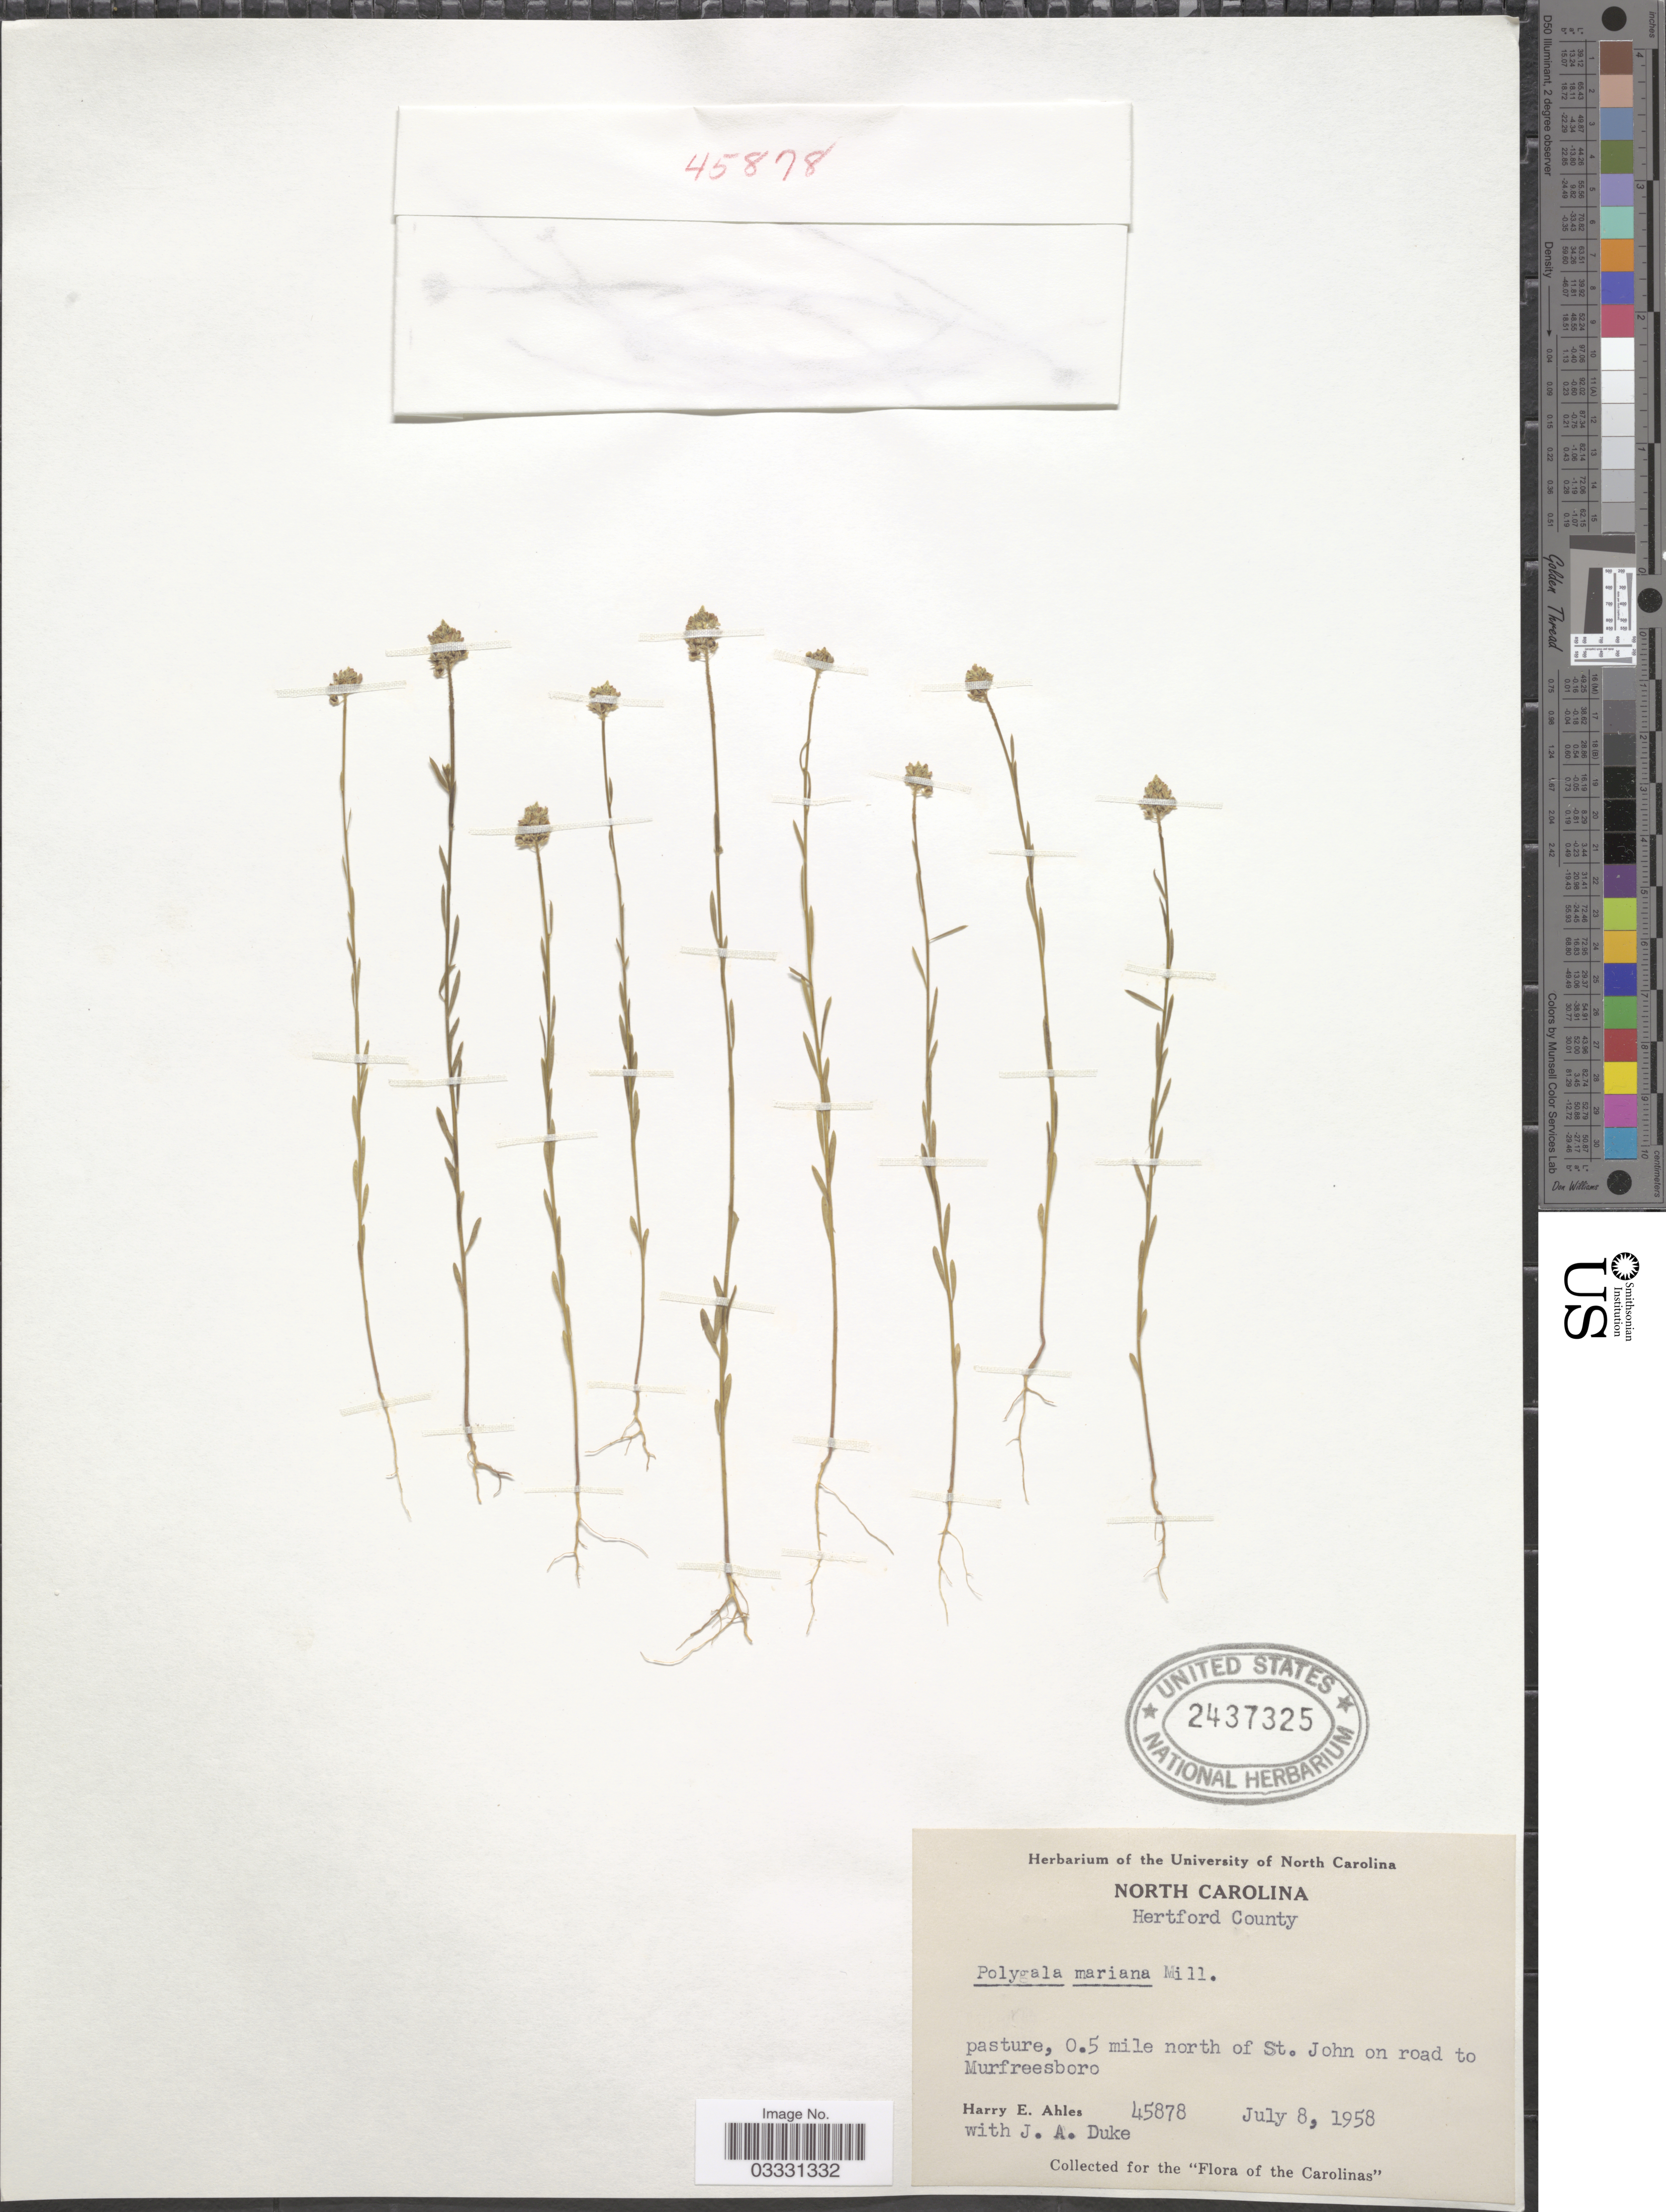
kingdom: Plantae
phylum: Tracheophyta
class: Magnoliopsida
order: Fabales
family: Polygalaceae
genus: Polygala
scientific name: Polygala mariana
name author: Mill.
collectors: H. E. Ahles & J. A. Duke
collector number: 45878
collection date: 1958-07-08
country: United States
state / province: North Carolina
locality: Hertford County. Pasture, 0.5 mile north of St. John on road to Murfreesboro.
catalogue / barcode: US 2437325